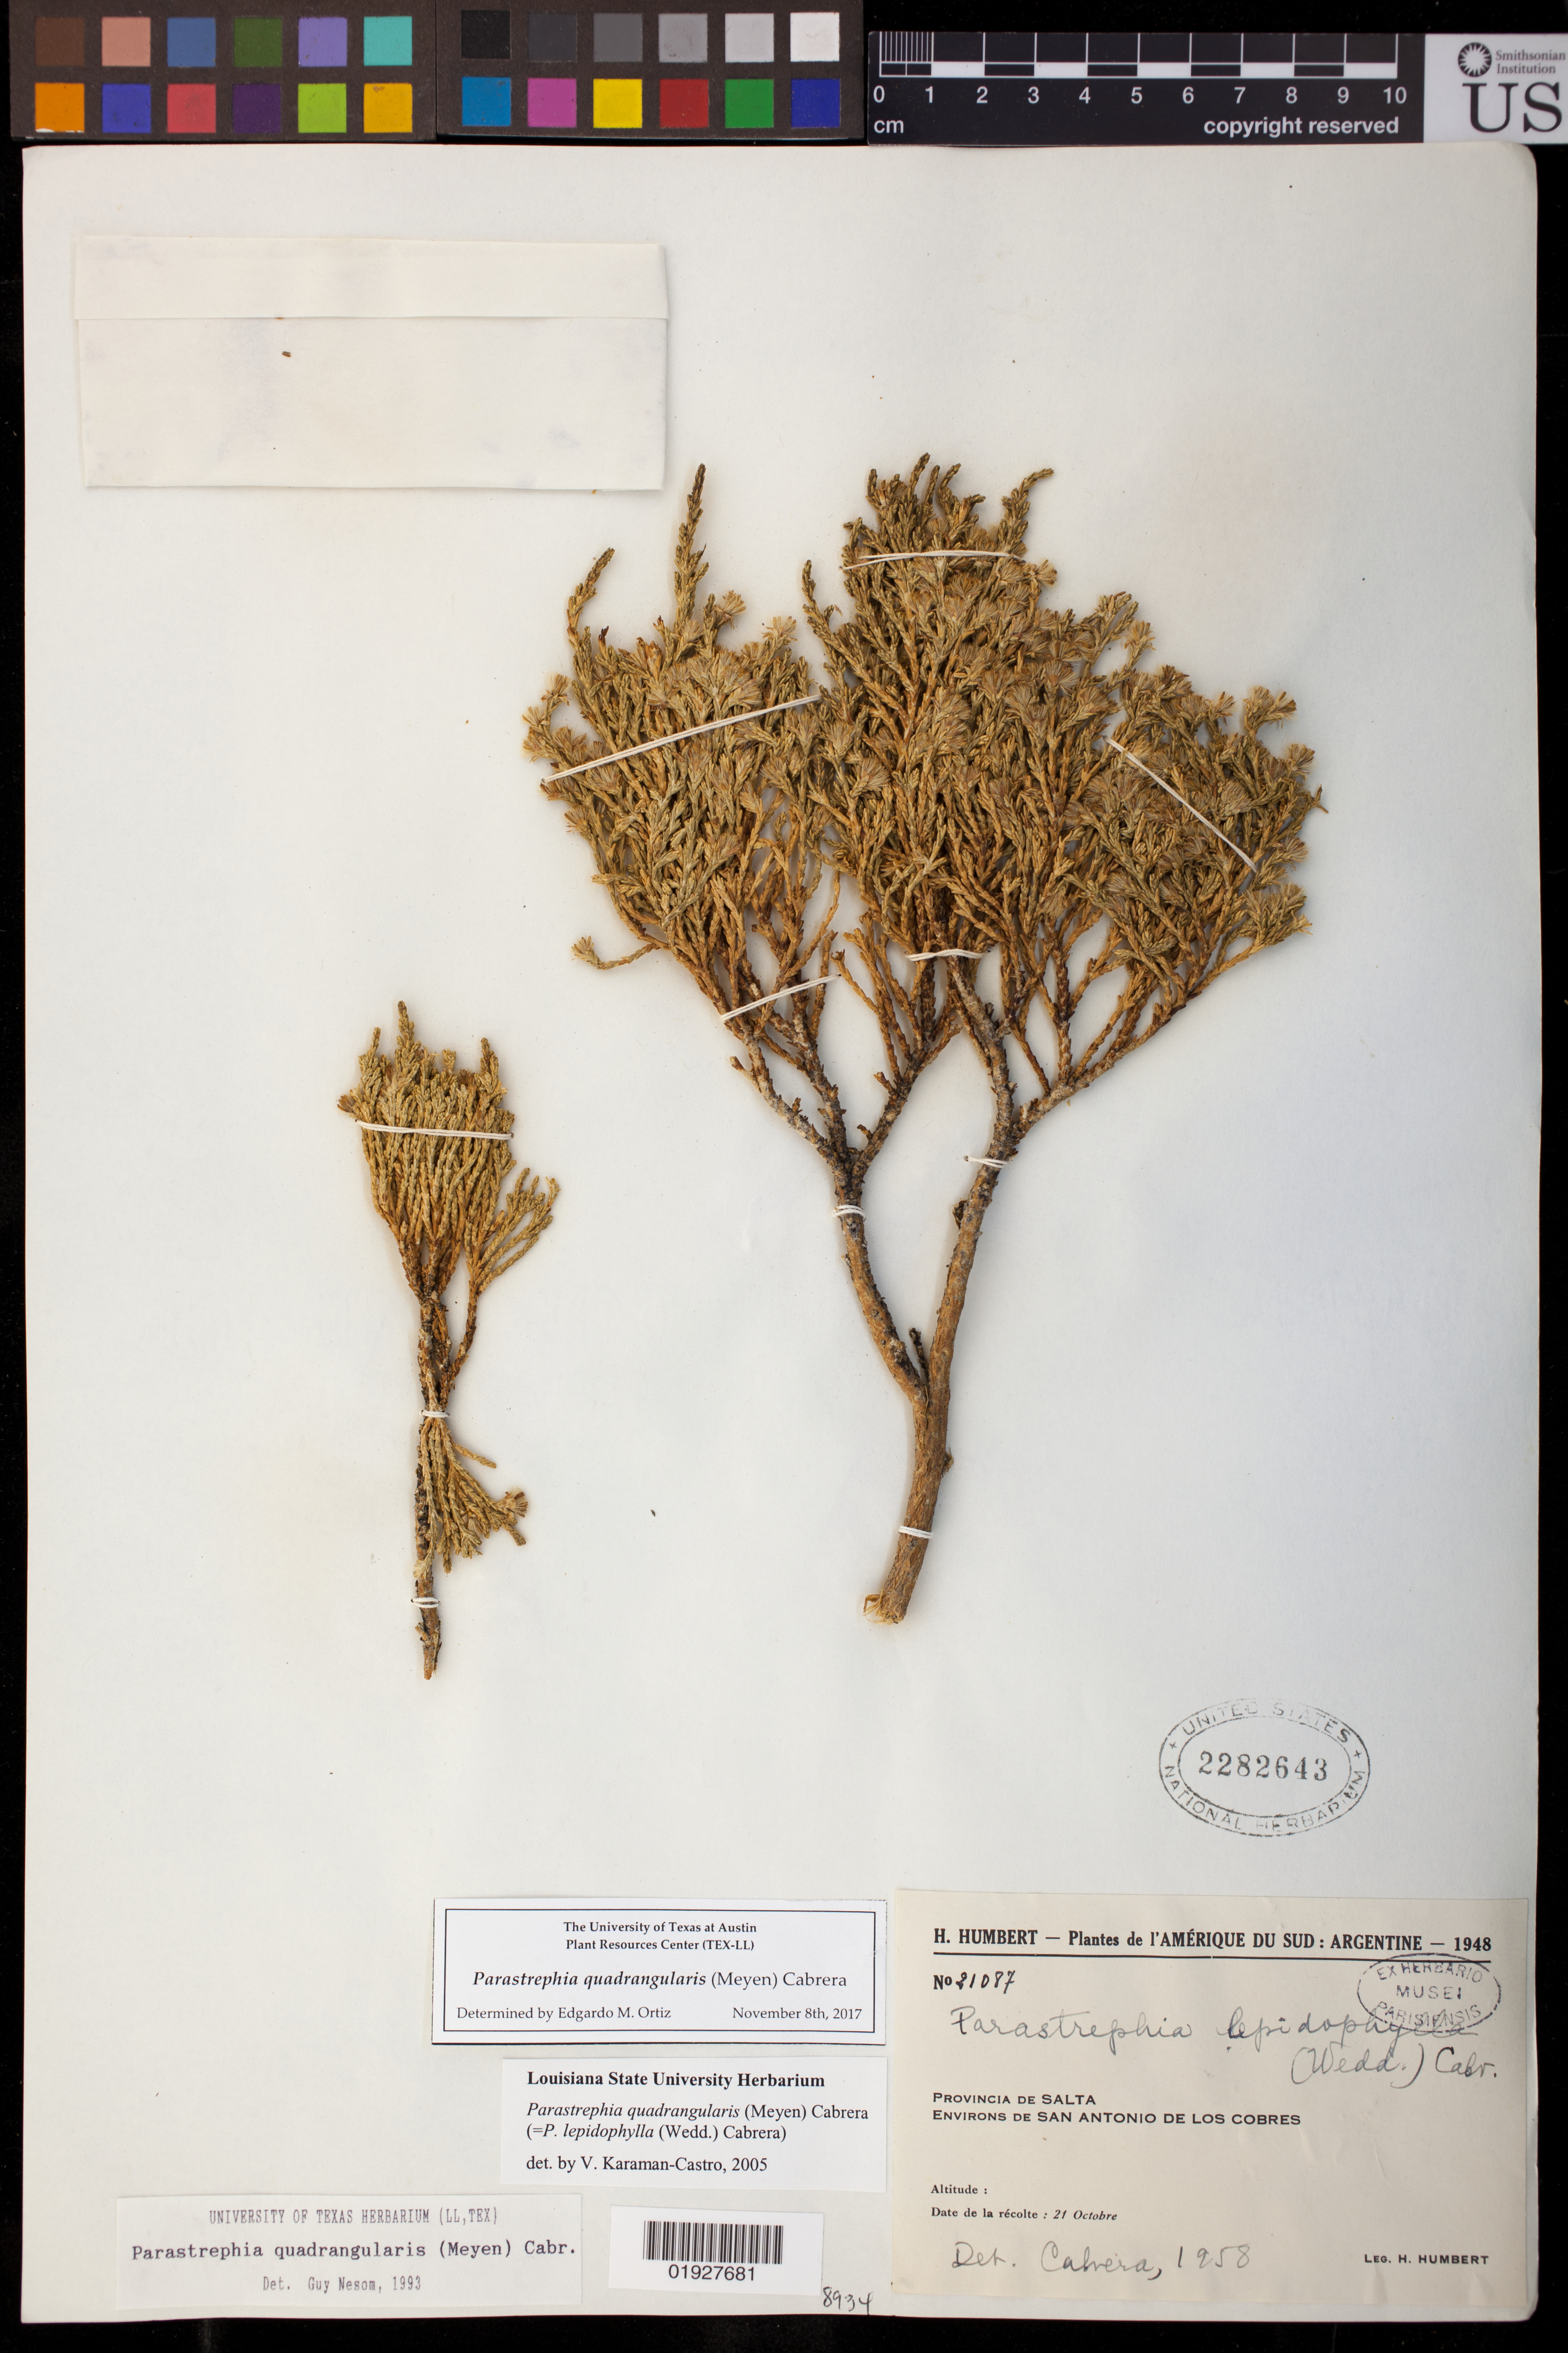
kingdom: Plantae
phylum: Tracheophyta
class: Magnoliopsida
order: Asterales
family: Asteraceae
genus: Parastrephia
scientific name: Parastrephia quadrangularis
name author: (Meyen) Cabrera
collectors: H. Humbert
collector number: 21087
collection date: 1948-10-21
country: Argentina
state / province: Salta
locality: Environs de San Antonio de Los Cobres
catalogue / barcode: US 2282643